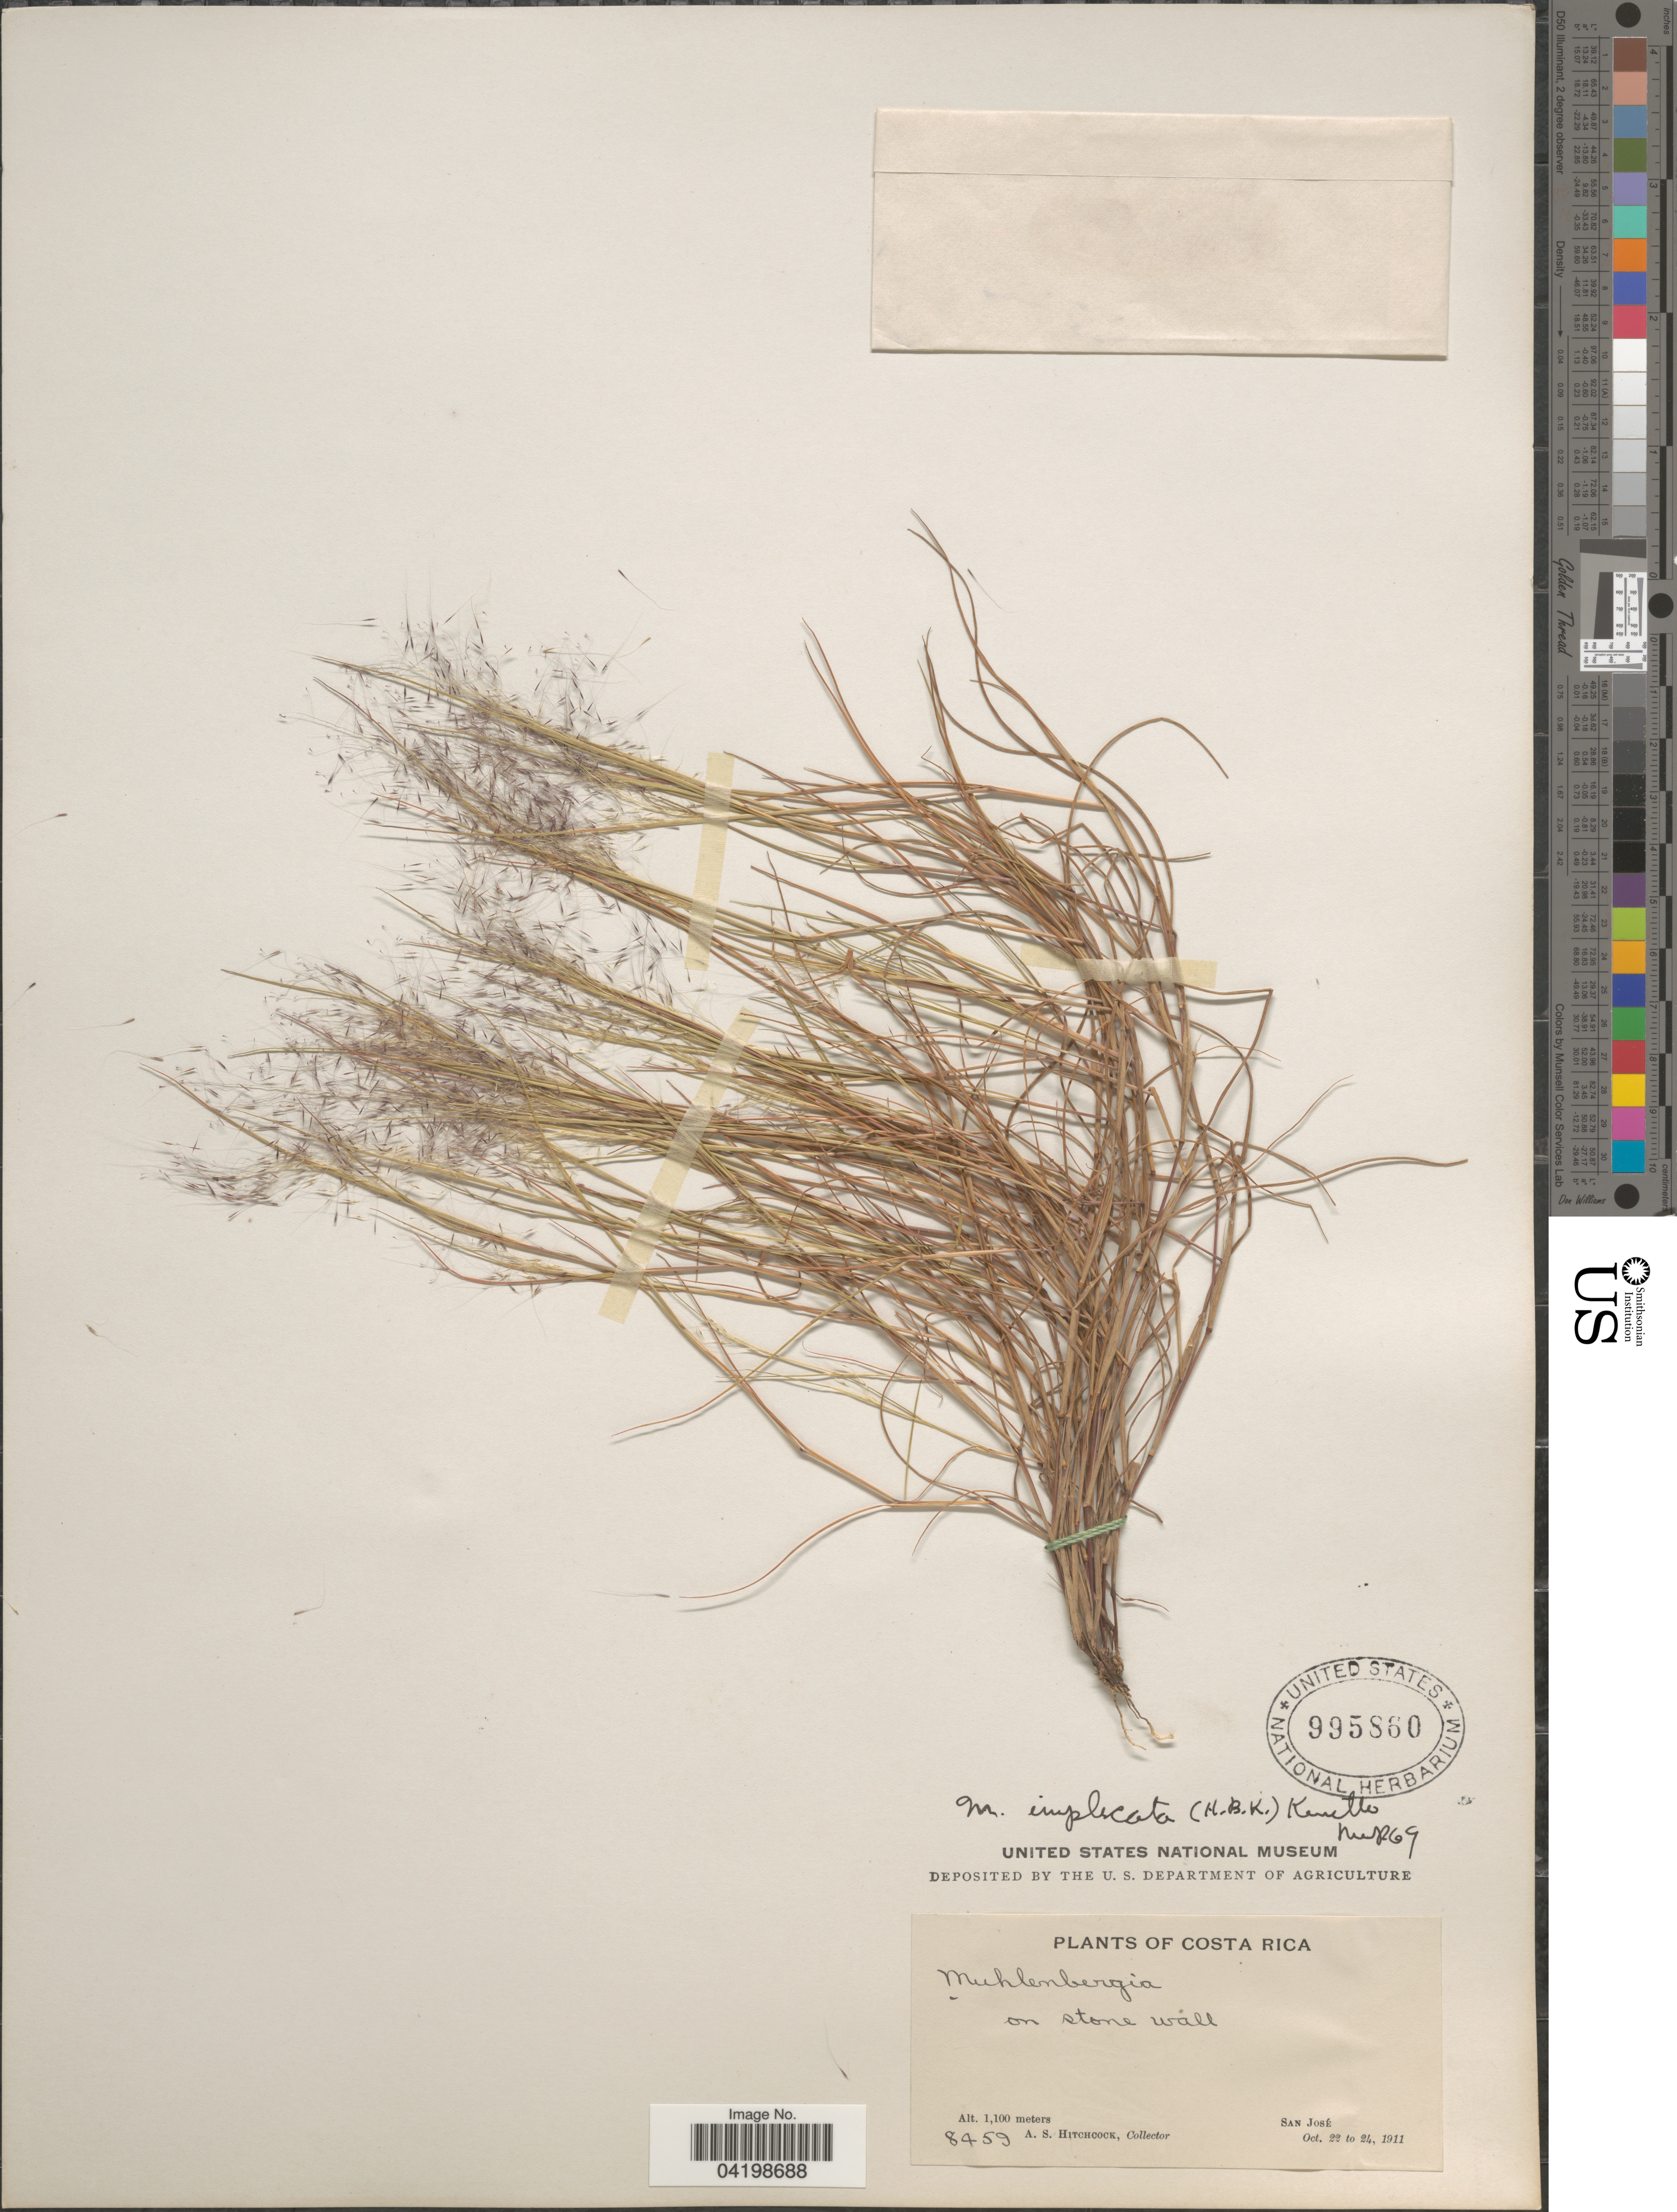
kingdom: Plantae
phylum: Tracheophyta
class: Liliopsida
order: Poales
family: Poaceae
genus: Muhlenbergia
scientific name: Muhlenbergia implicata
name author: (Kunth) Trin.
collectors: A. S. Hitchcock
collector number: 8459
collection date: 1911-10-22/1911-10-24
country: Costa Rica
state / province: San José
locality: On stone wall.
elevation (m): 1100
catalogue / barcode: US 995860